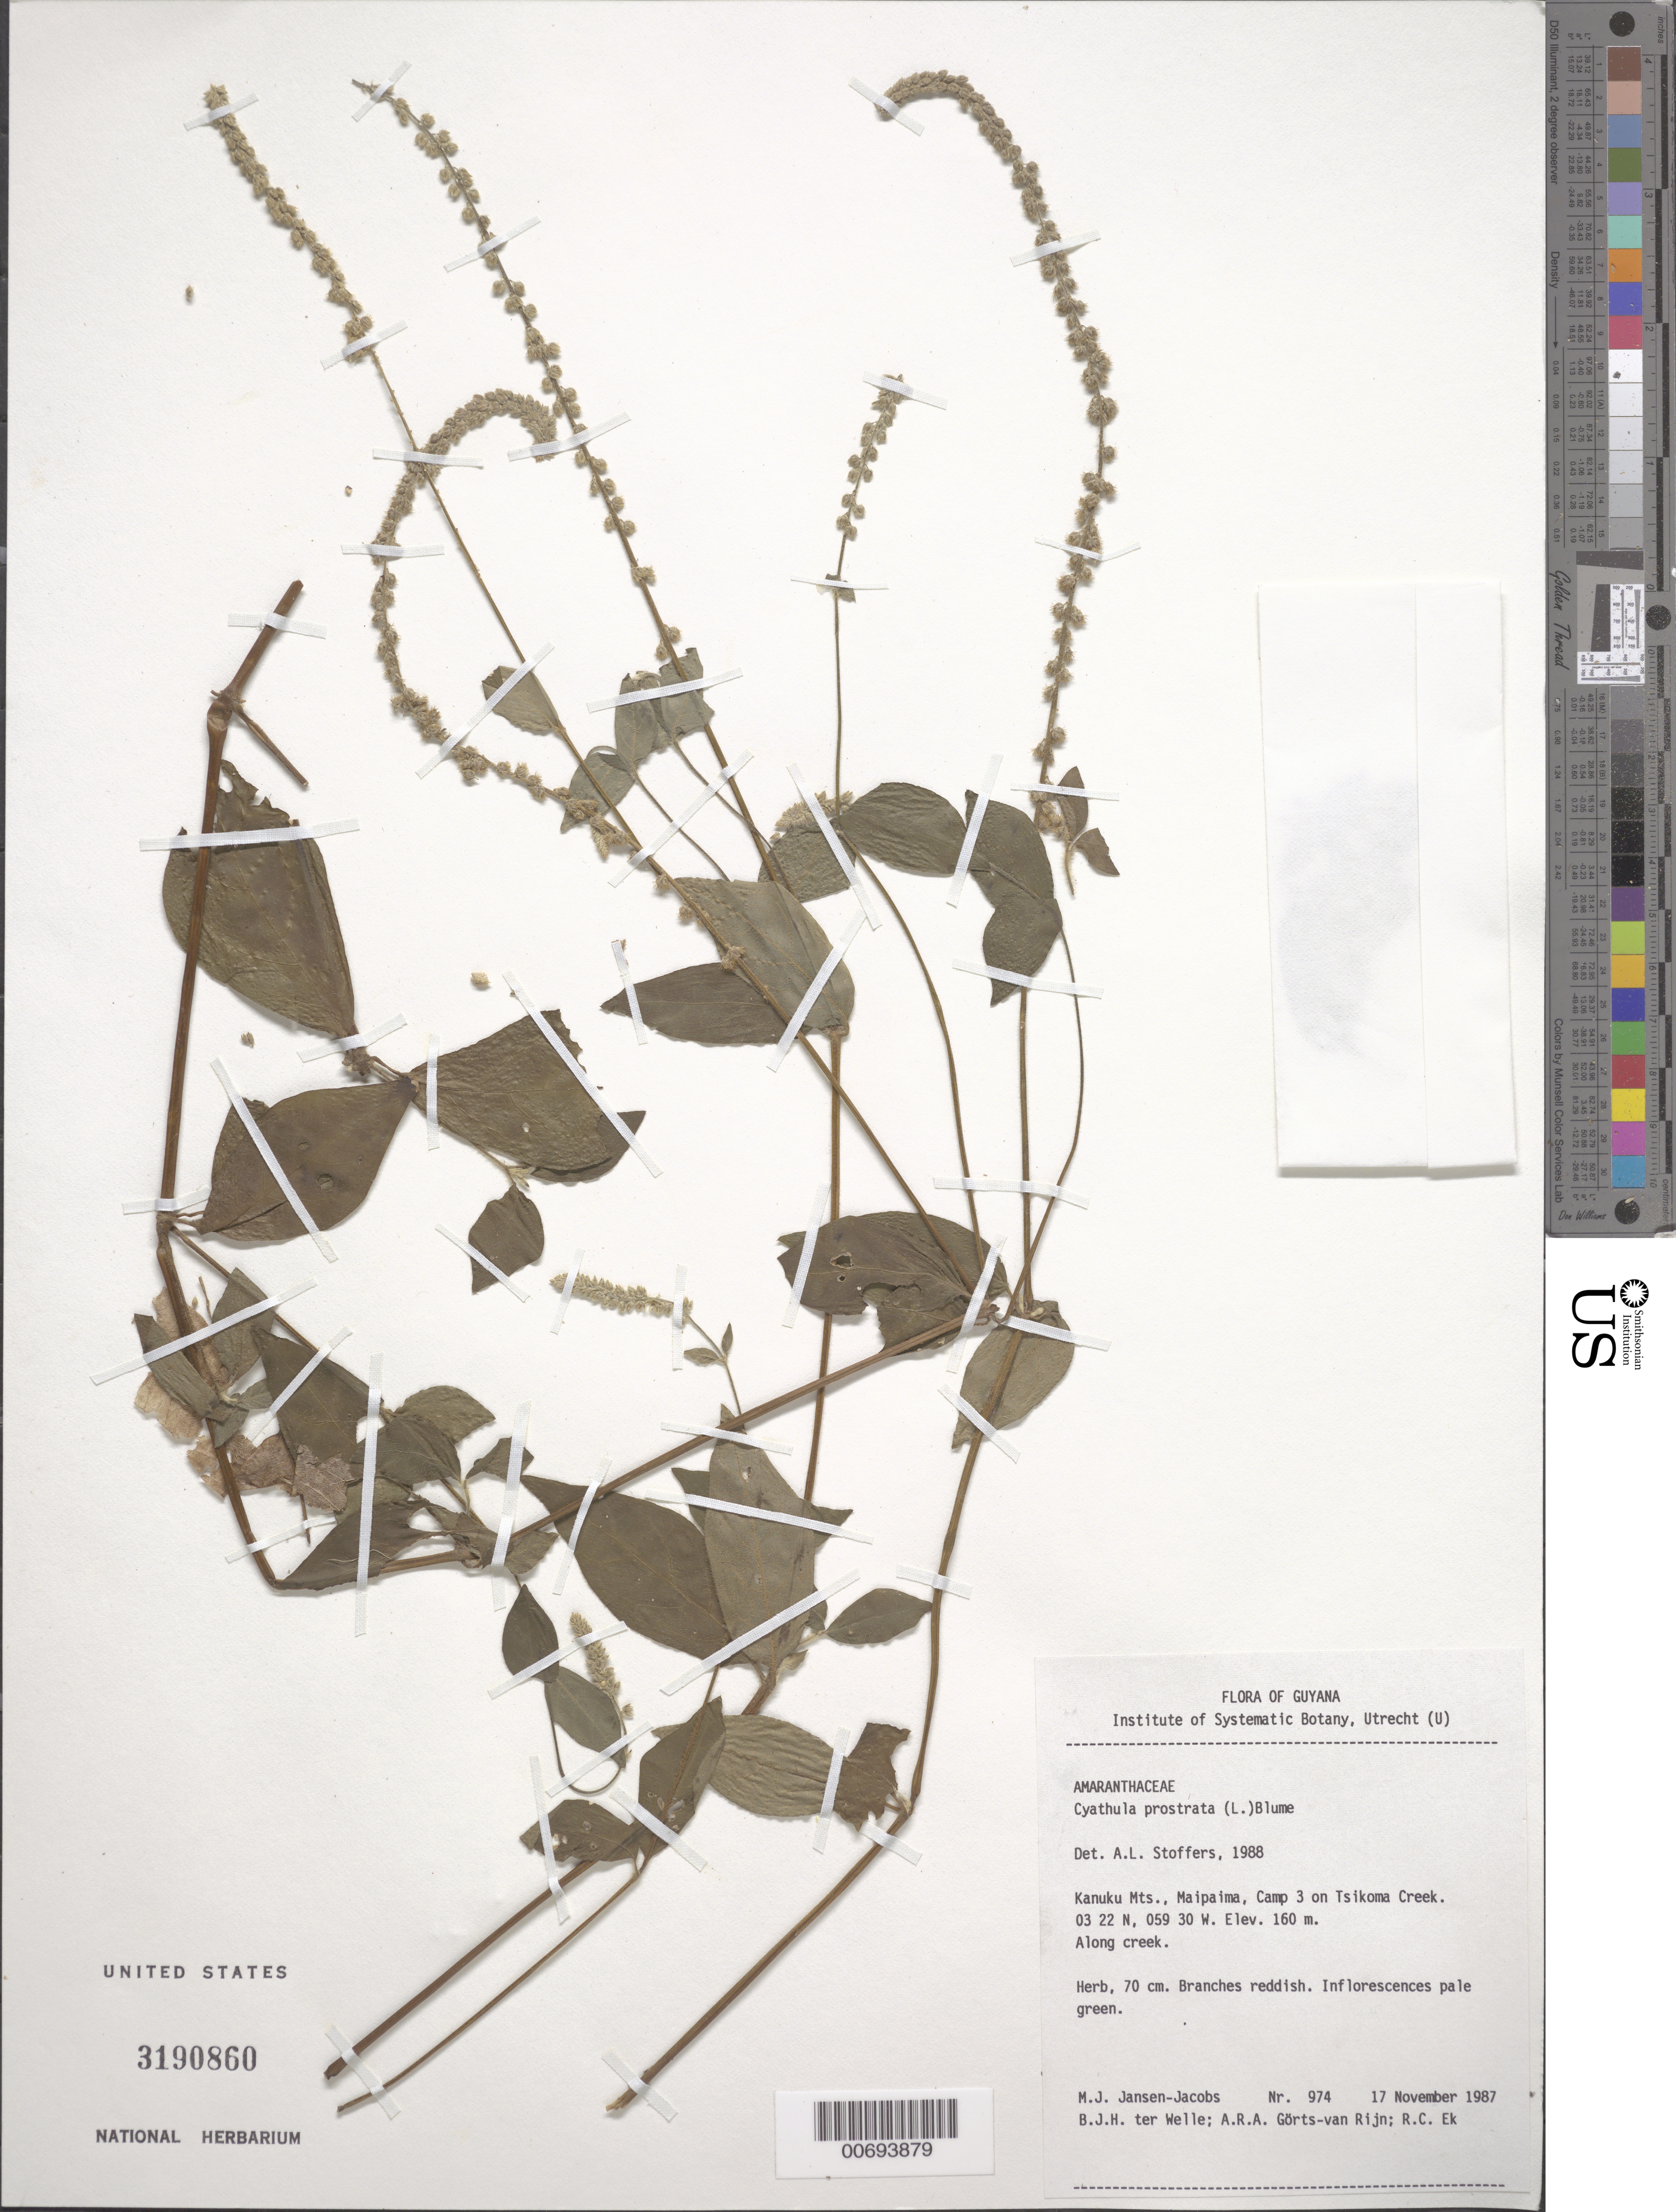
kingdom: Plantae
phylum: Tracheophyta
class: Magnoliopsida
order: Caryophyllales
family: Amaranthaceae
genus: Cyathula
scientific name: Cyathula prostrata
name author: (L.) Blume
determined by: Stoffers, A. L.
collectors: M. J. Jansen-Jacobs, B. Welle, A. .R. A. Görts-van Rijn & R. C. Ek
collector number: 974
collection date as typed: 17-Nov-87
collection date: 1987-11-17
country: Guyana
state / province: U. Takutu-U. Essequibo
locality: Kanuku Mts., Maipaima, Camp 3 on Tsikoma Creek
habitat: Along creek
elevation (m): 160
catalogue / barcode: US 3190860